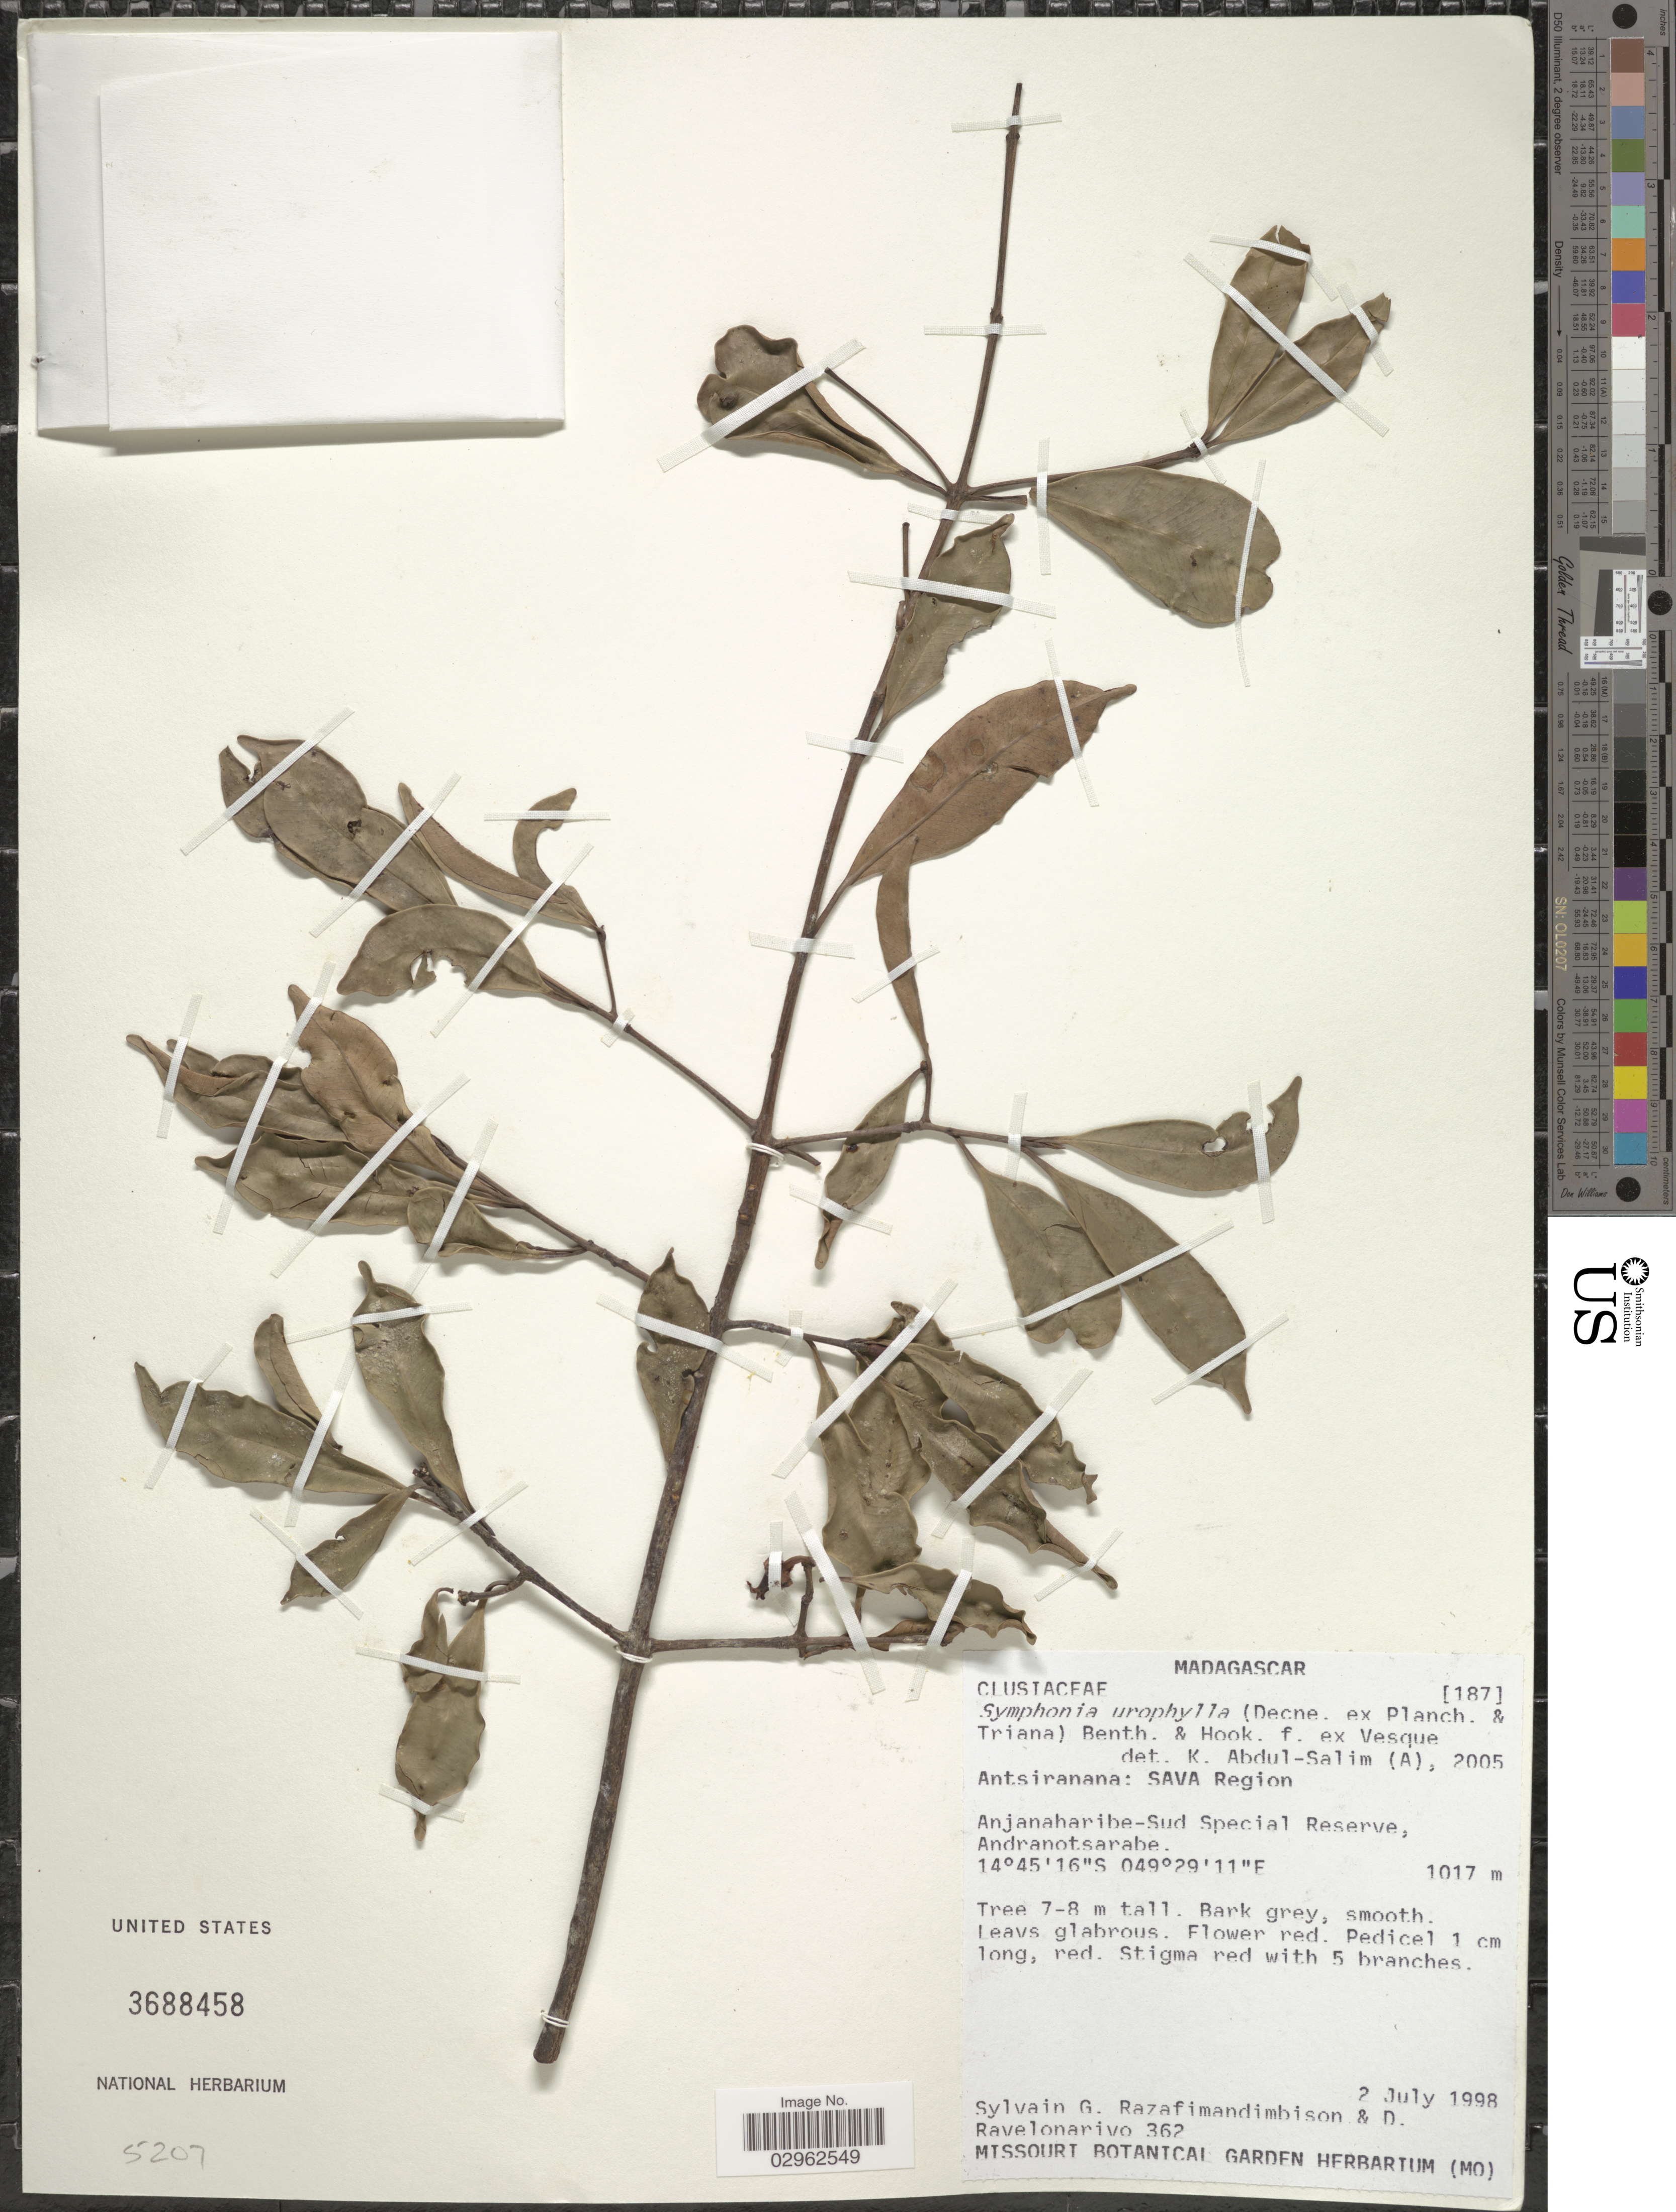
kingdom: Plantae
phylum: Tracheophyta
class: Magnoliopsida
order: Malpighiales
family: Clusiaceae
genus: Symphonia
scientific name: Symphonia urophylla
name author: (Decne. ex Planch. & Triana) Benth. & Hook. f. ex Vesque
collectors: S. G. Razafimandimbison & D. Ravelonarivo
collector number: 362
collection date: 1998-07-02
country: Madagascar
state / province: Sava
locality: Sava Region. Anjanaharibe-Sud Special Reserve, Andranotsarabe.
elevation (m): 1017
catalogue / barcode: US 3688458